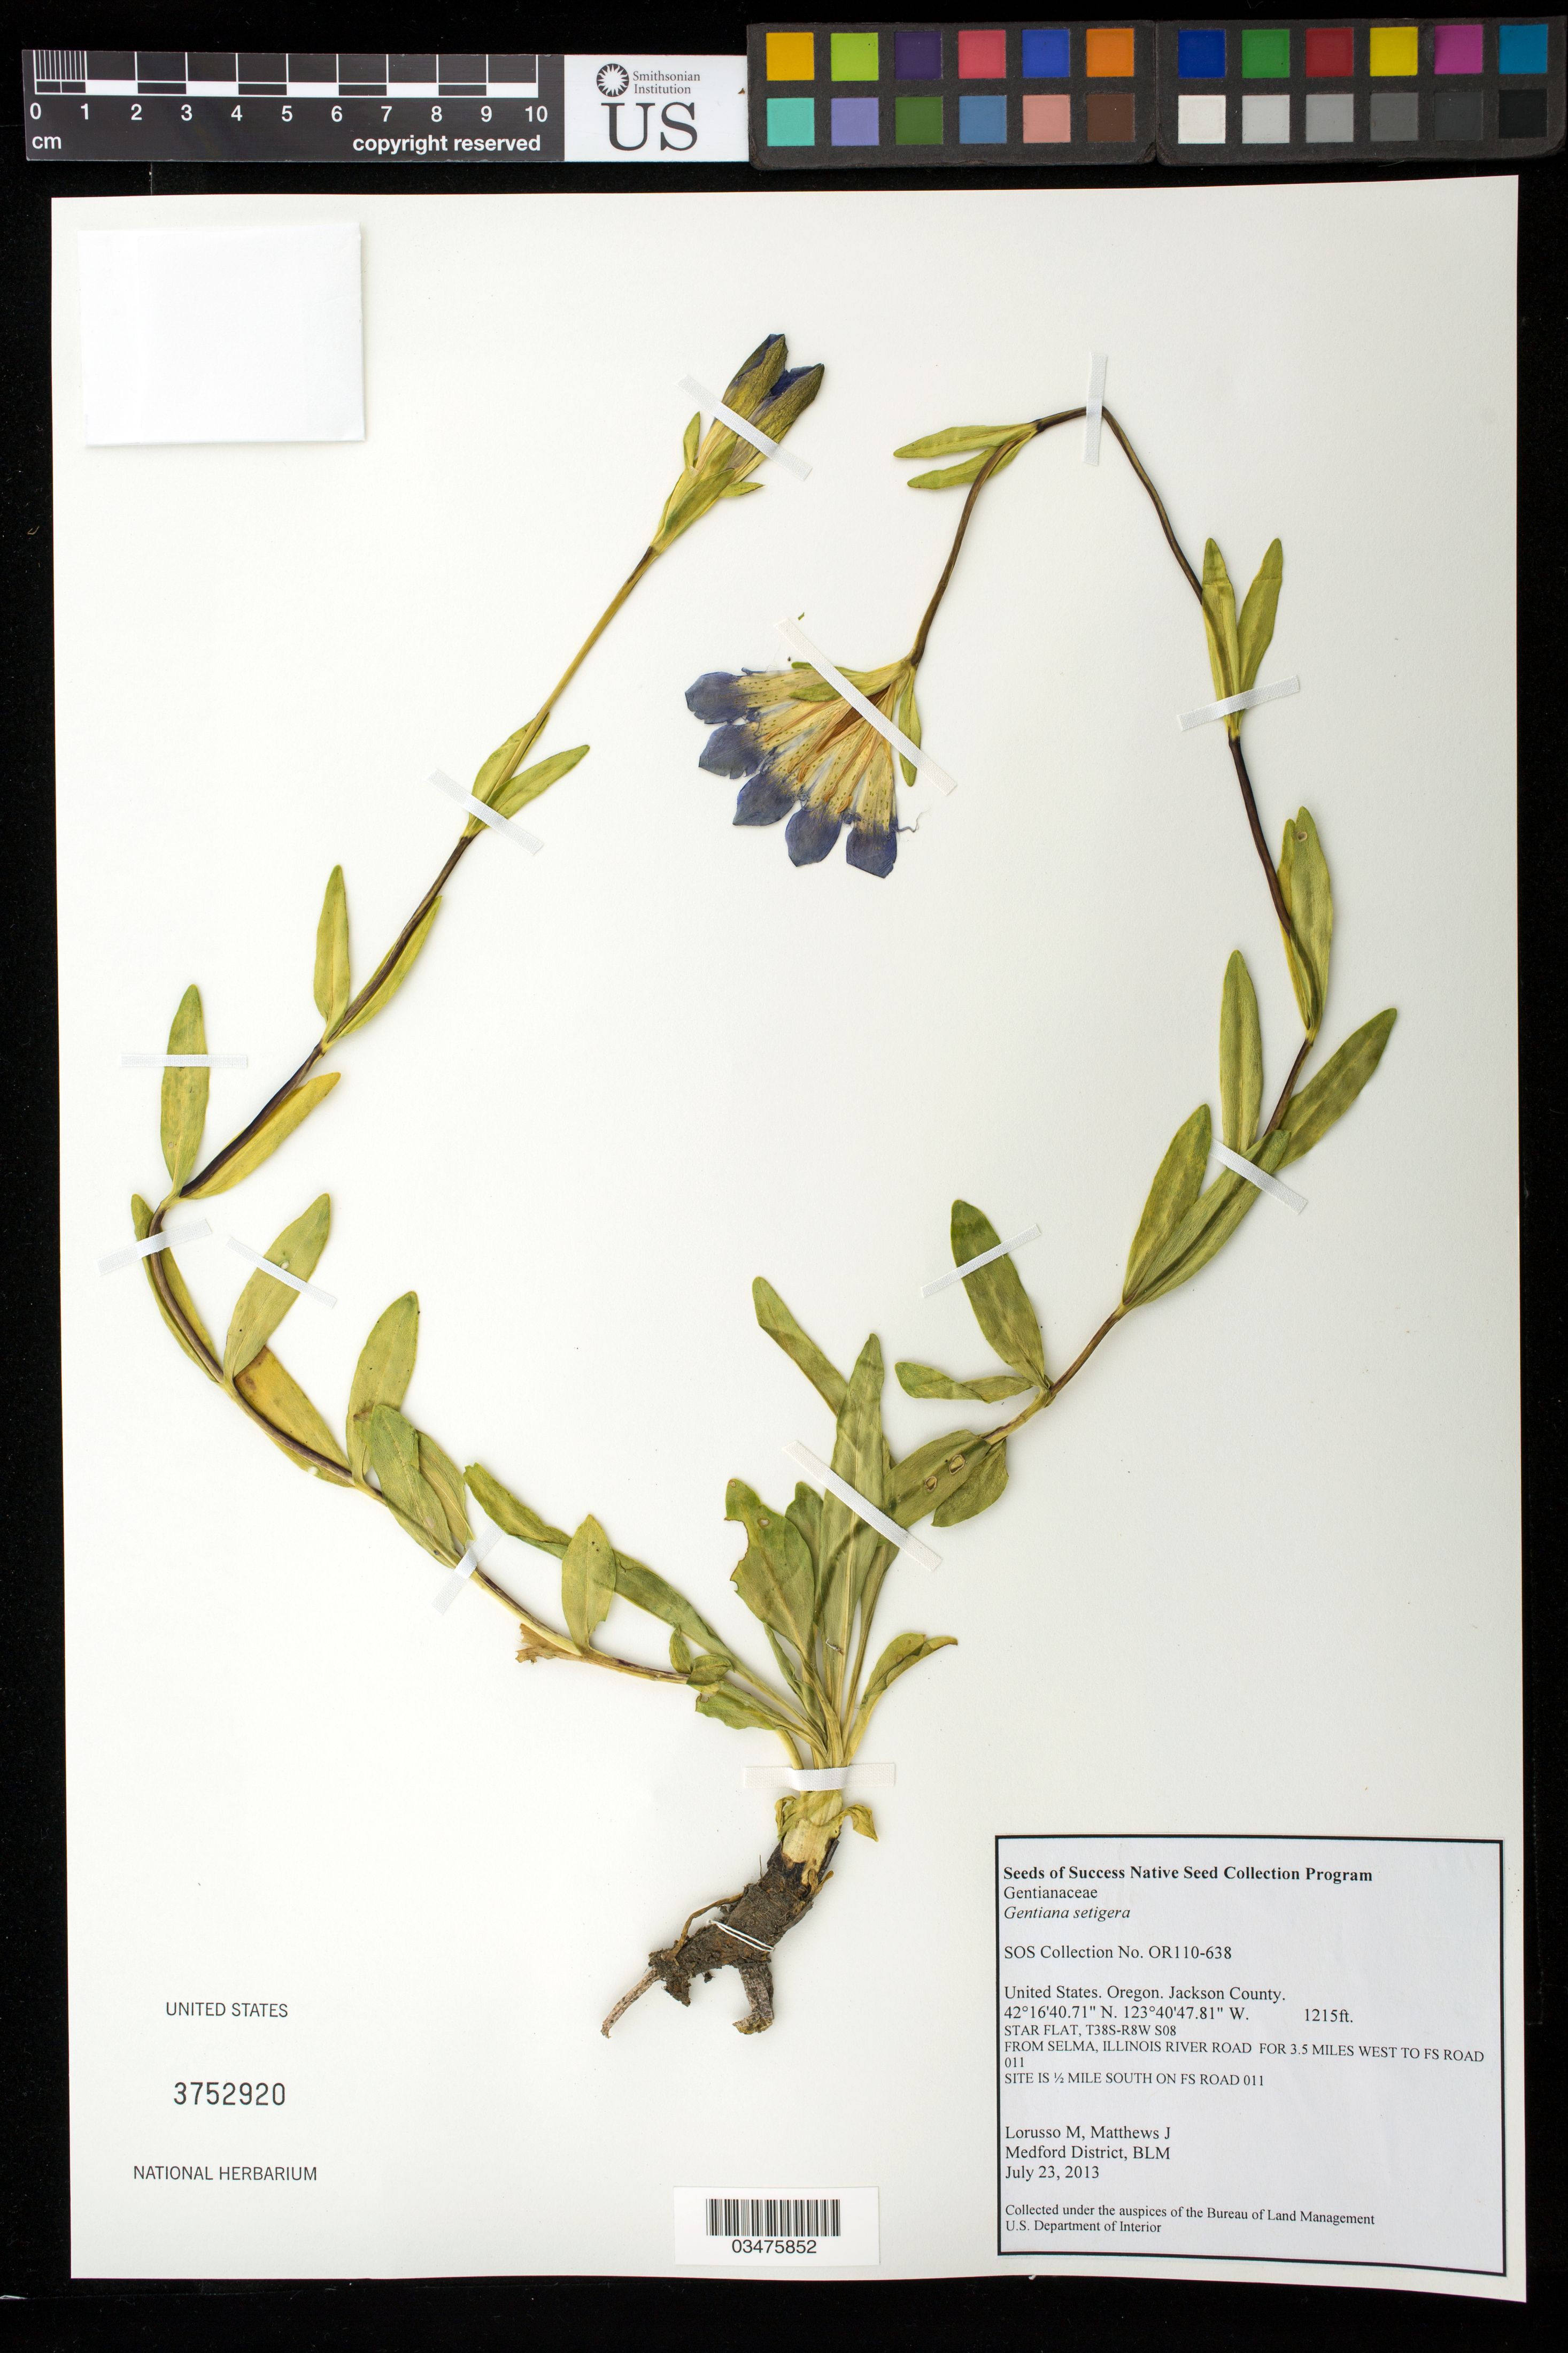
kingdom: Plantae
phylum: Tracheophyta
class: Magnoliopsida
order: Gentianales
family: Gentianaceae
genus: Gentiana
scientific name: Gentiana setigera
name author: A. Gray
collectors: M. Lorusso & J. Matthews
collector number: OR110-638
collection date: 2013-07-23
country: United States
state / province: Oregon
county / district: Jackson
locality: Star Flat, 1/2 mi. S on FS Road 011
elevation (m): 370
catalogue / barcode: US 3752920